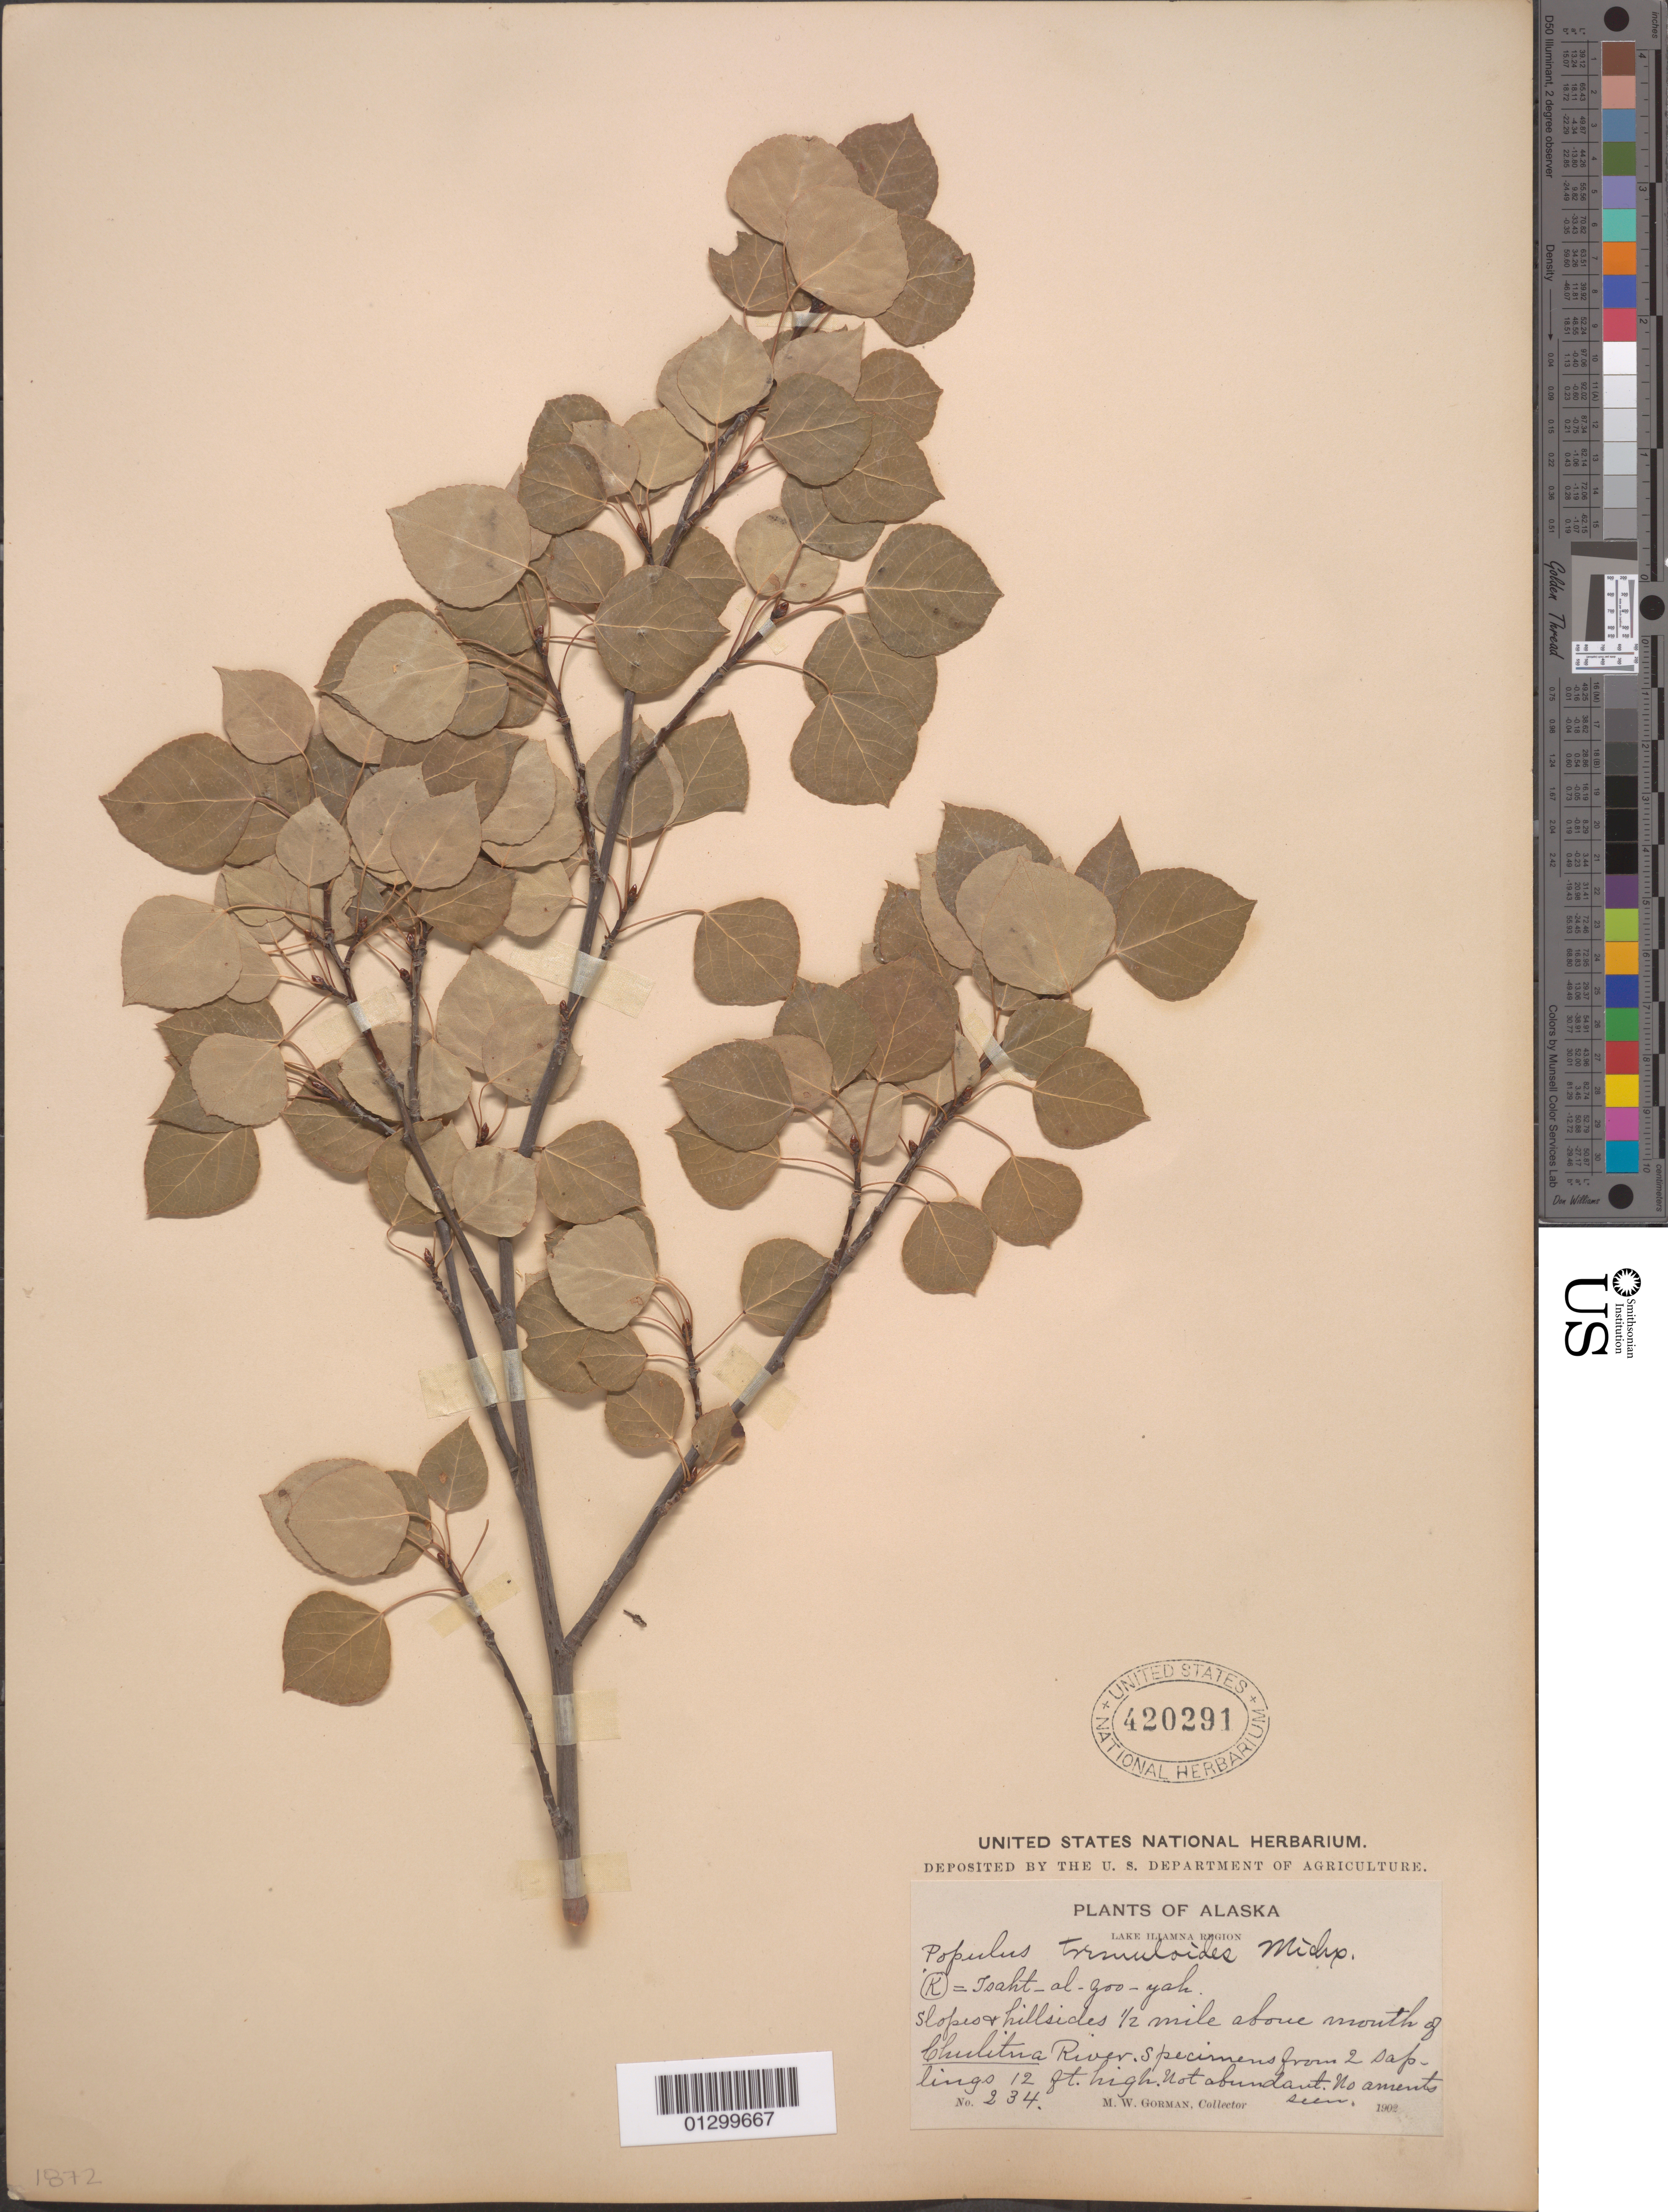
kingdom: Plantae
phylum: Tracheophyta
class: Magnoliopsida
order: Malpighiales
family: Salicaceae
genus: Populus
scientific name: Populus tremuloides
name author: Michx.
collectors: M. W. Gorman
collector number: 234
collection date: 1902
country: United States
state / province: Alaska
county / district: Lake and Peninsula Borough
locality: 1/2 mile above mouth of Chulitna River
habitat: Slopes and hillsides1/2 mile above mouth of Chulitna River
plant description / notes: Specimens from 2 saplings 12 ft high. Not abundant. No aments seen.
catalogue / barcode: US 420291